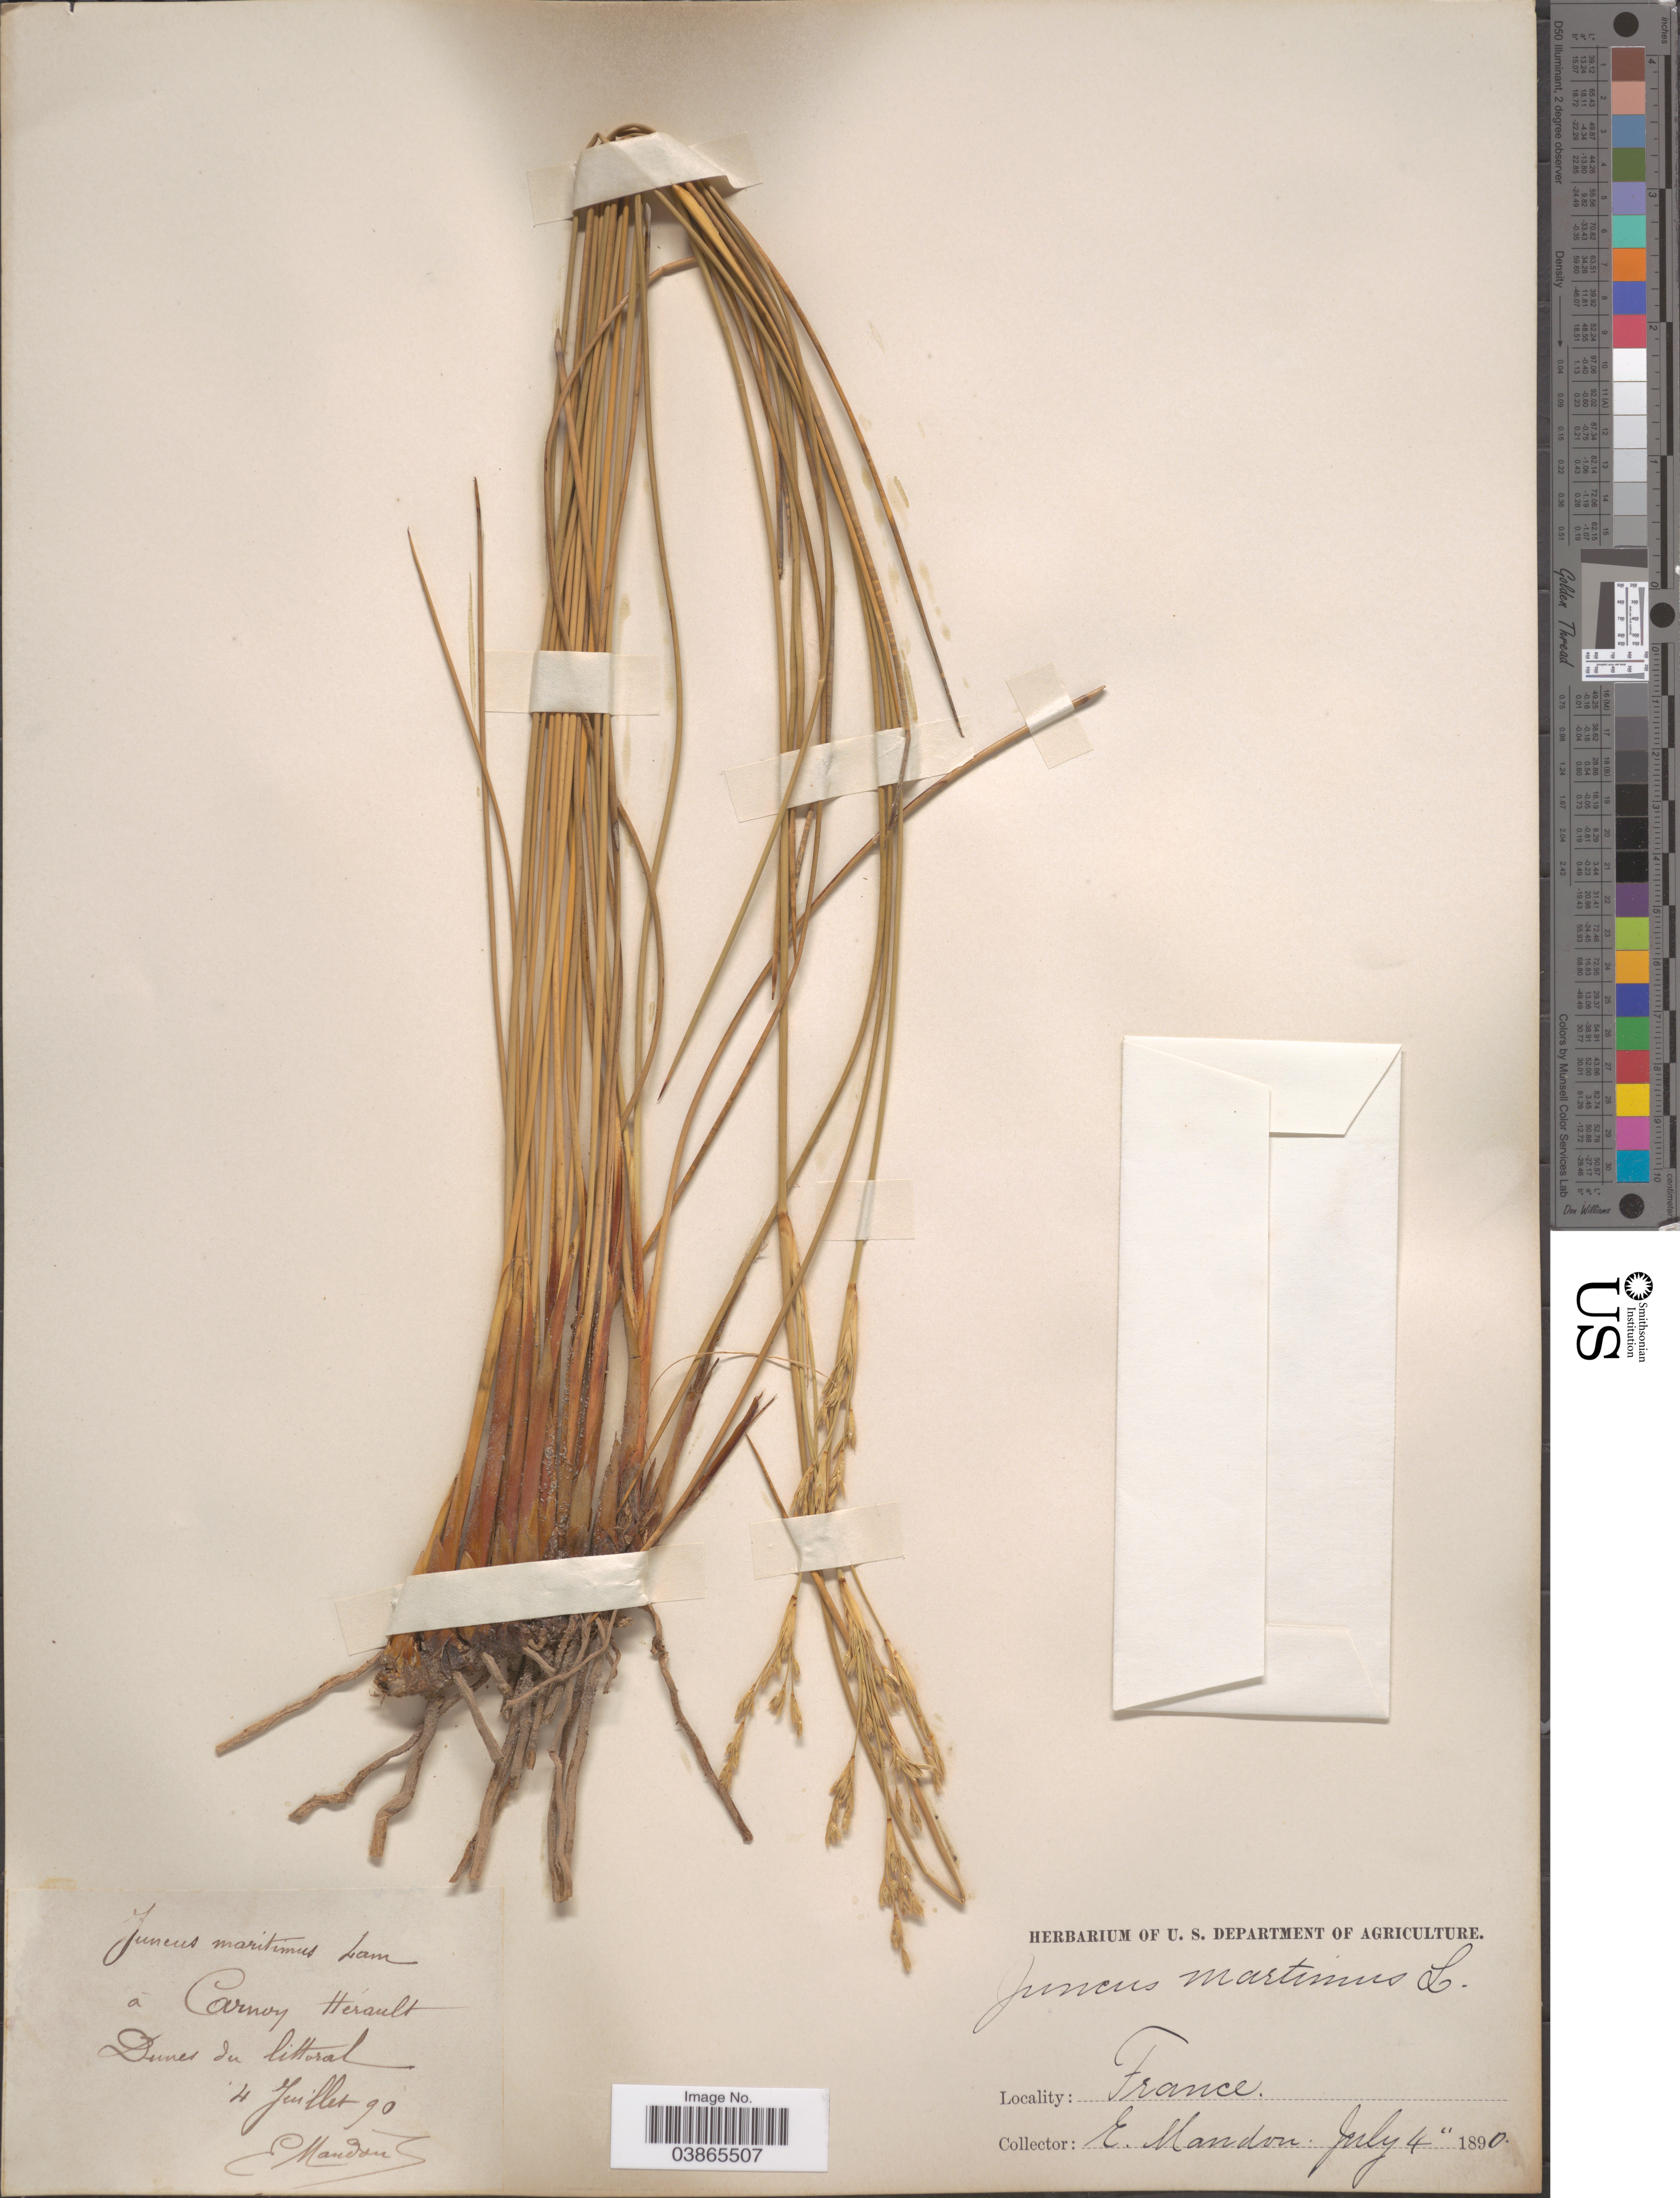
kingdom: Plantae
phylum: Tracheophyta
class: Liliopsida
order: Poales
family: Juncaceae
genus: Juncus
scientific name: Juncus maritimus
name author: Lam.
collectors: E. Mandon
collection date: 1890-07-04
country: France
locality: Á Carnoy Hérault. Dunes du littoral.